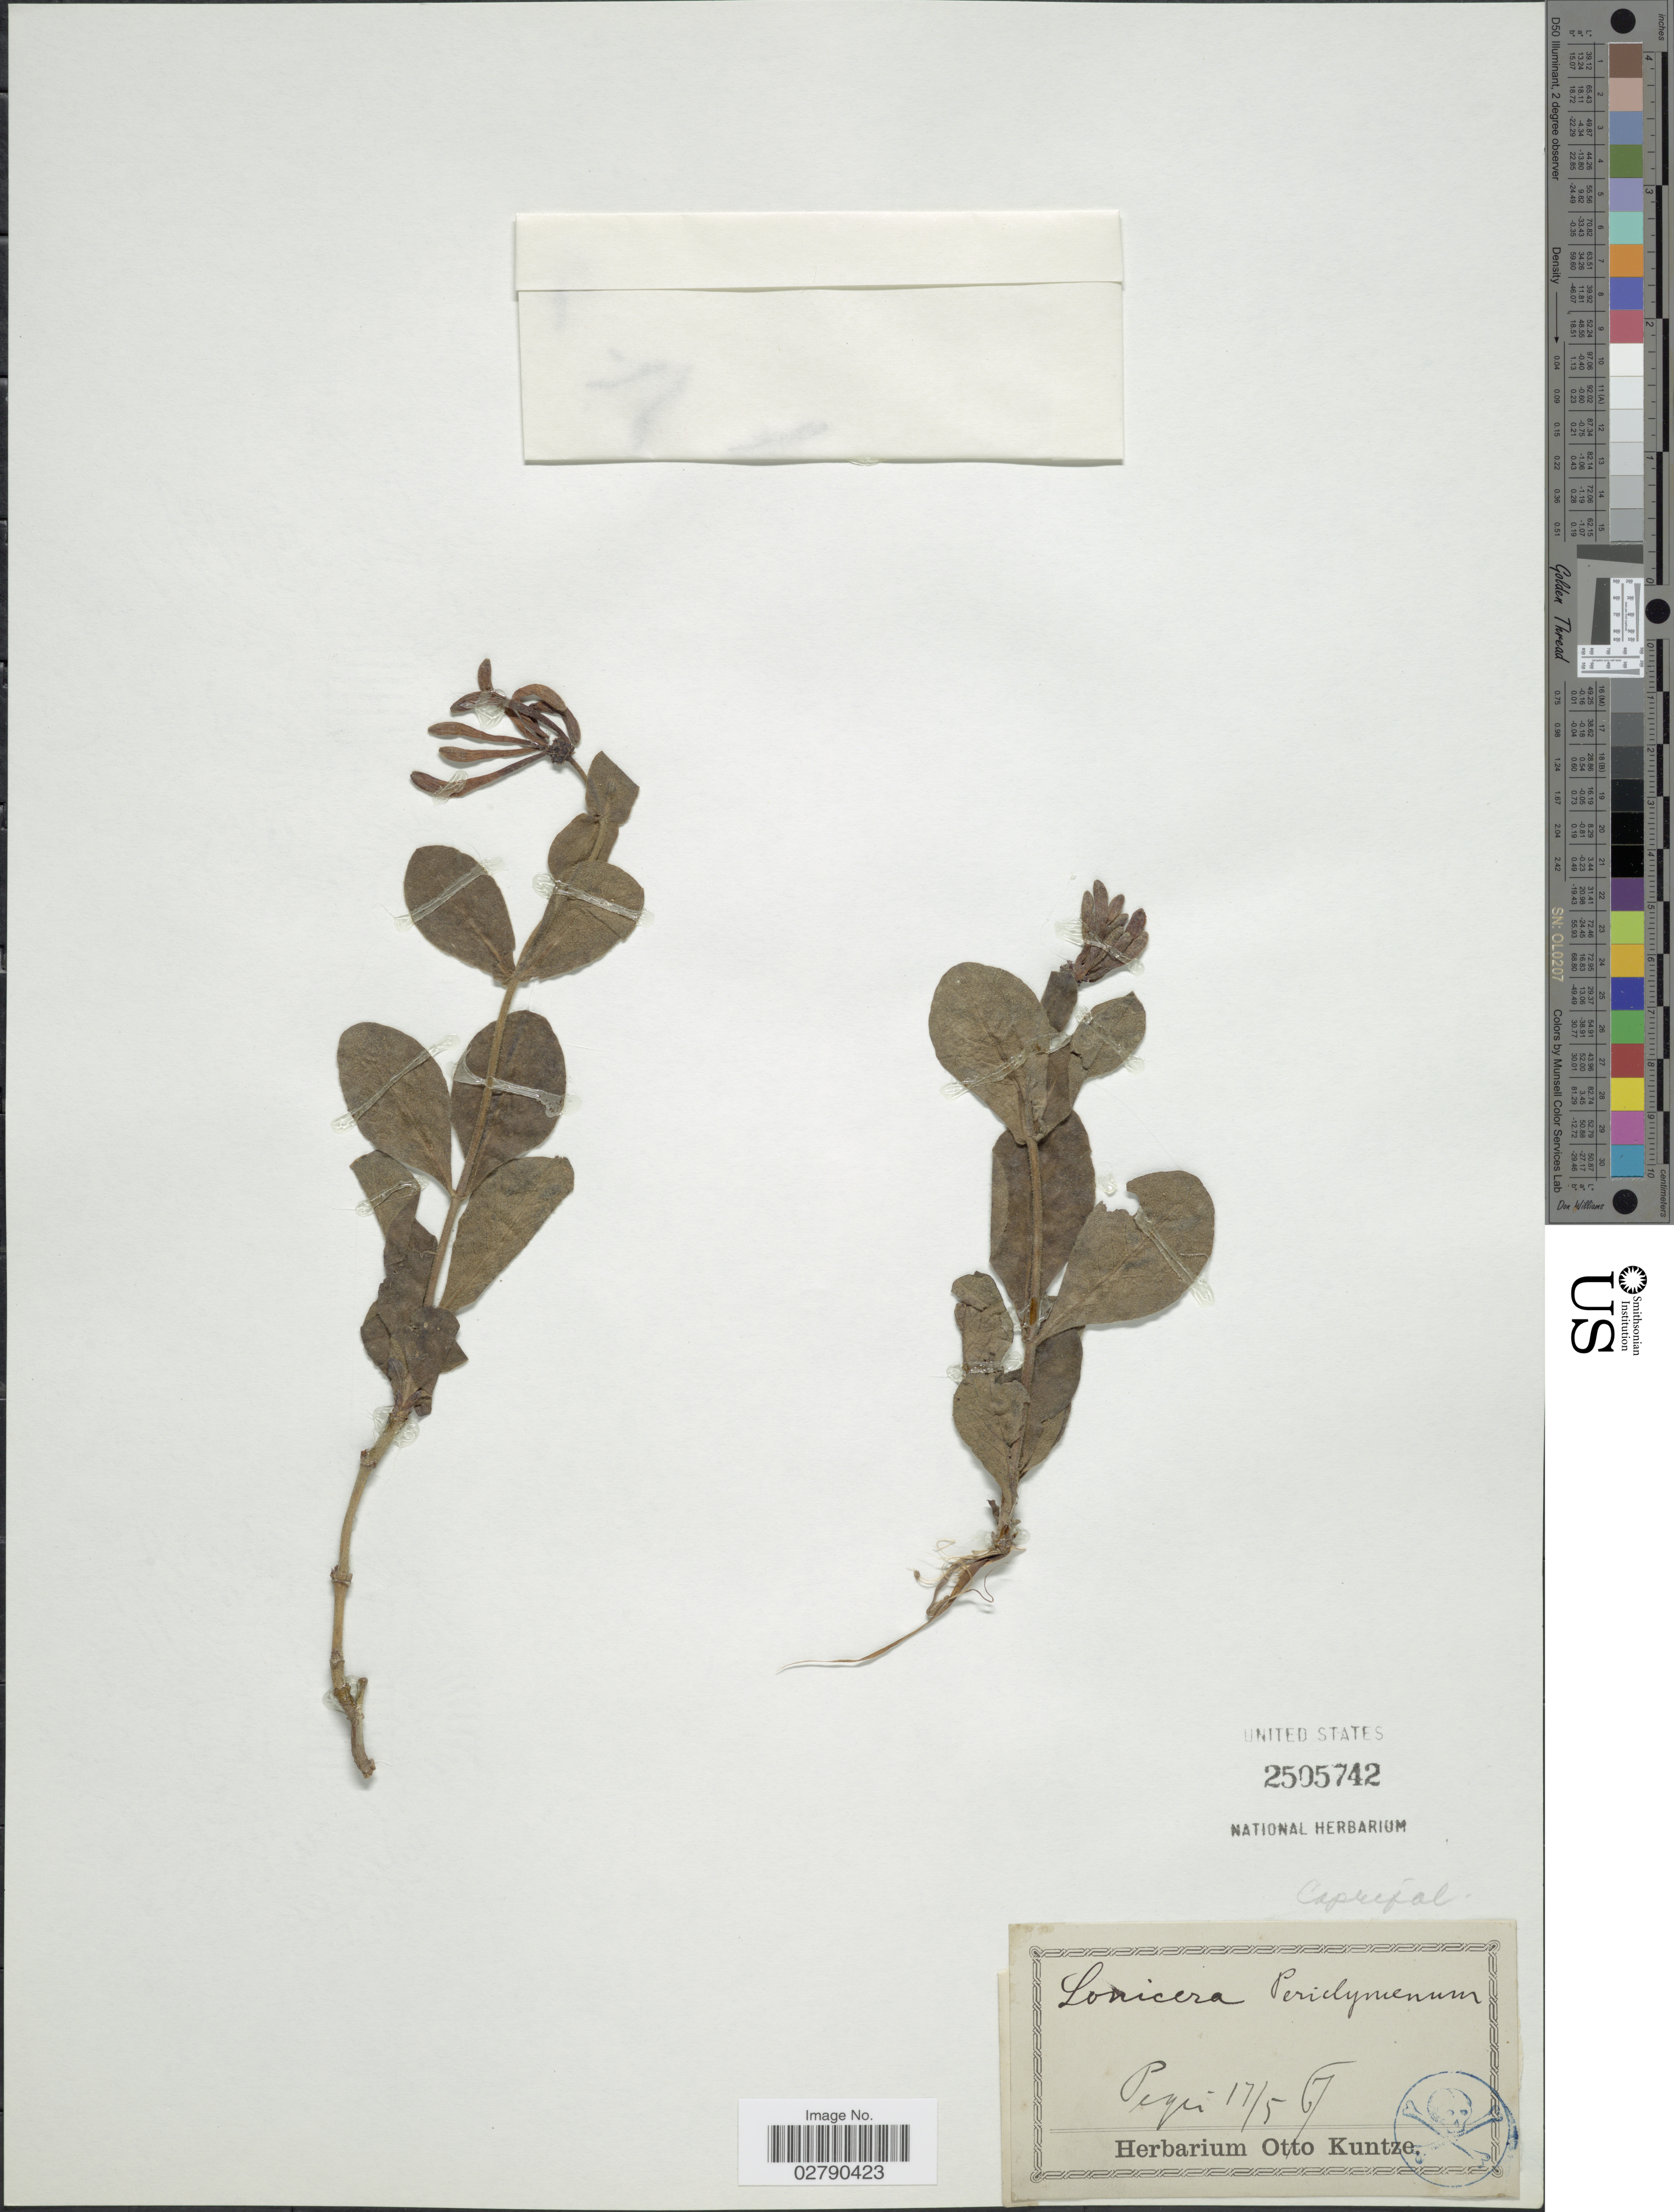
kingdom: Plantae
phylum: Tracheophyta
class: Magnoliopsida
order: Dipsacales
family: Caprifoliaceae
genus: Lonicera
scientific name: Lonicera periclymenum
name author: L.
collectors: ex herb. Otto Kuntze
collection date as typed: Transcribed d/m/y: 17/5/67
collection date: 1867-05-17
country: Italy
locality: Pegli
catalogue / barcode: US 2505742